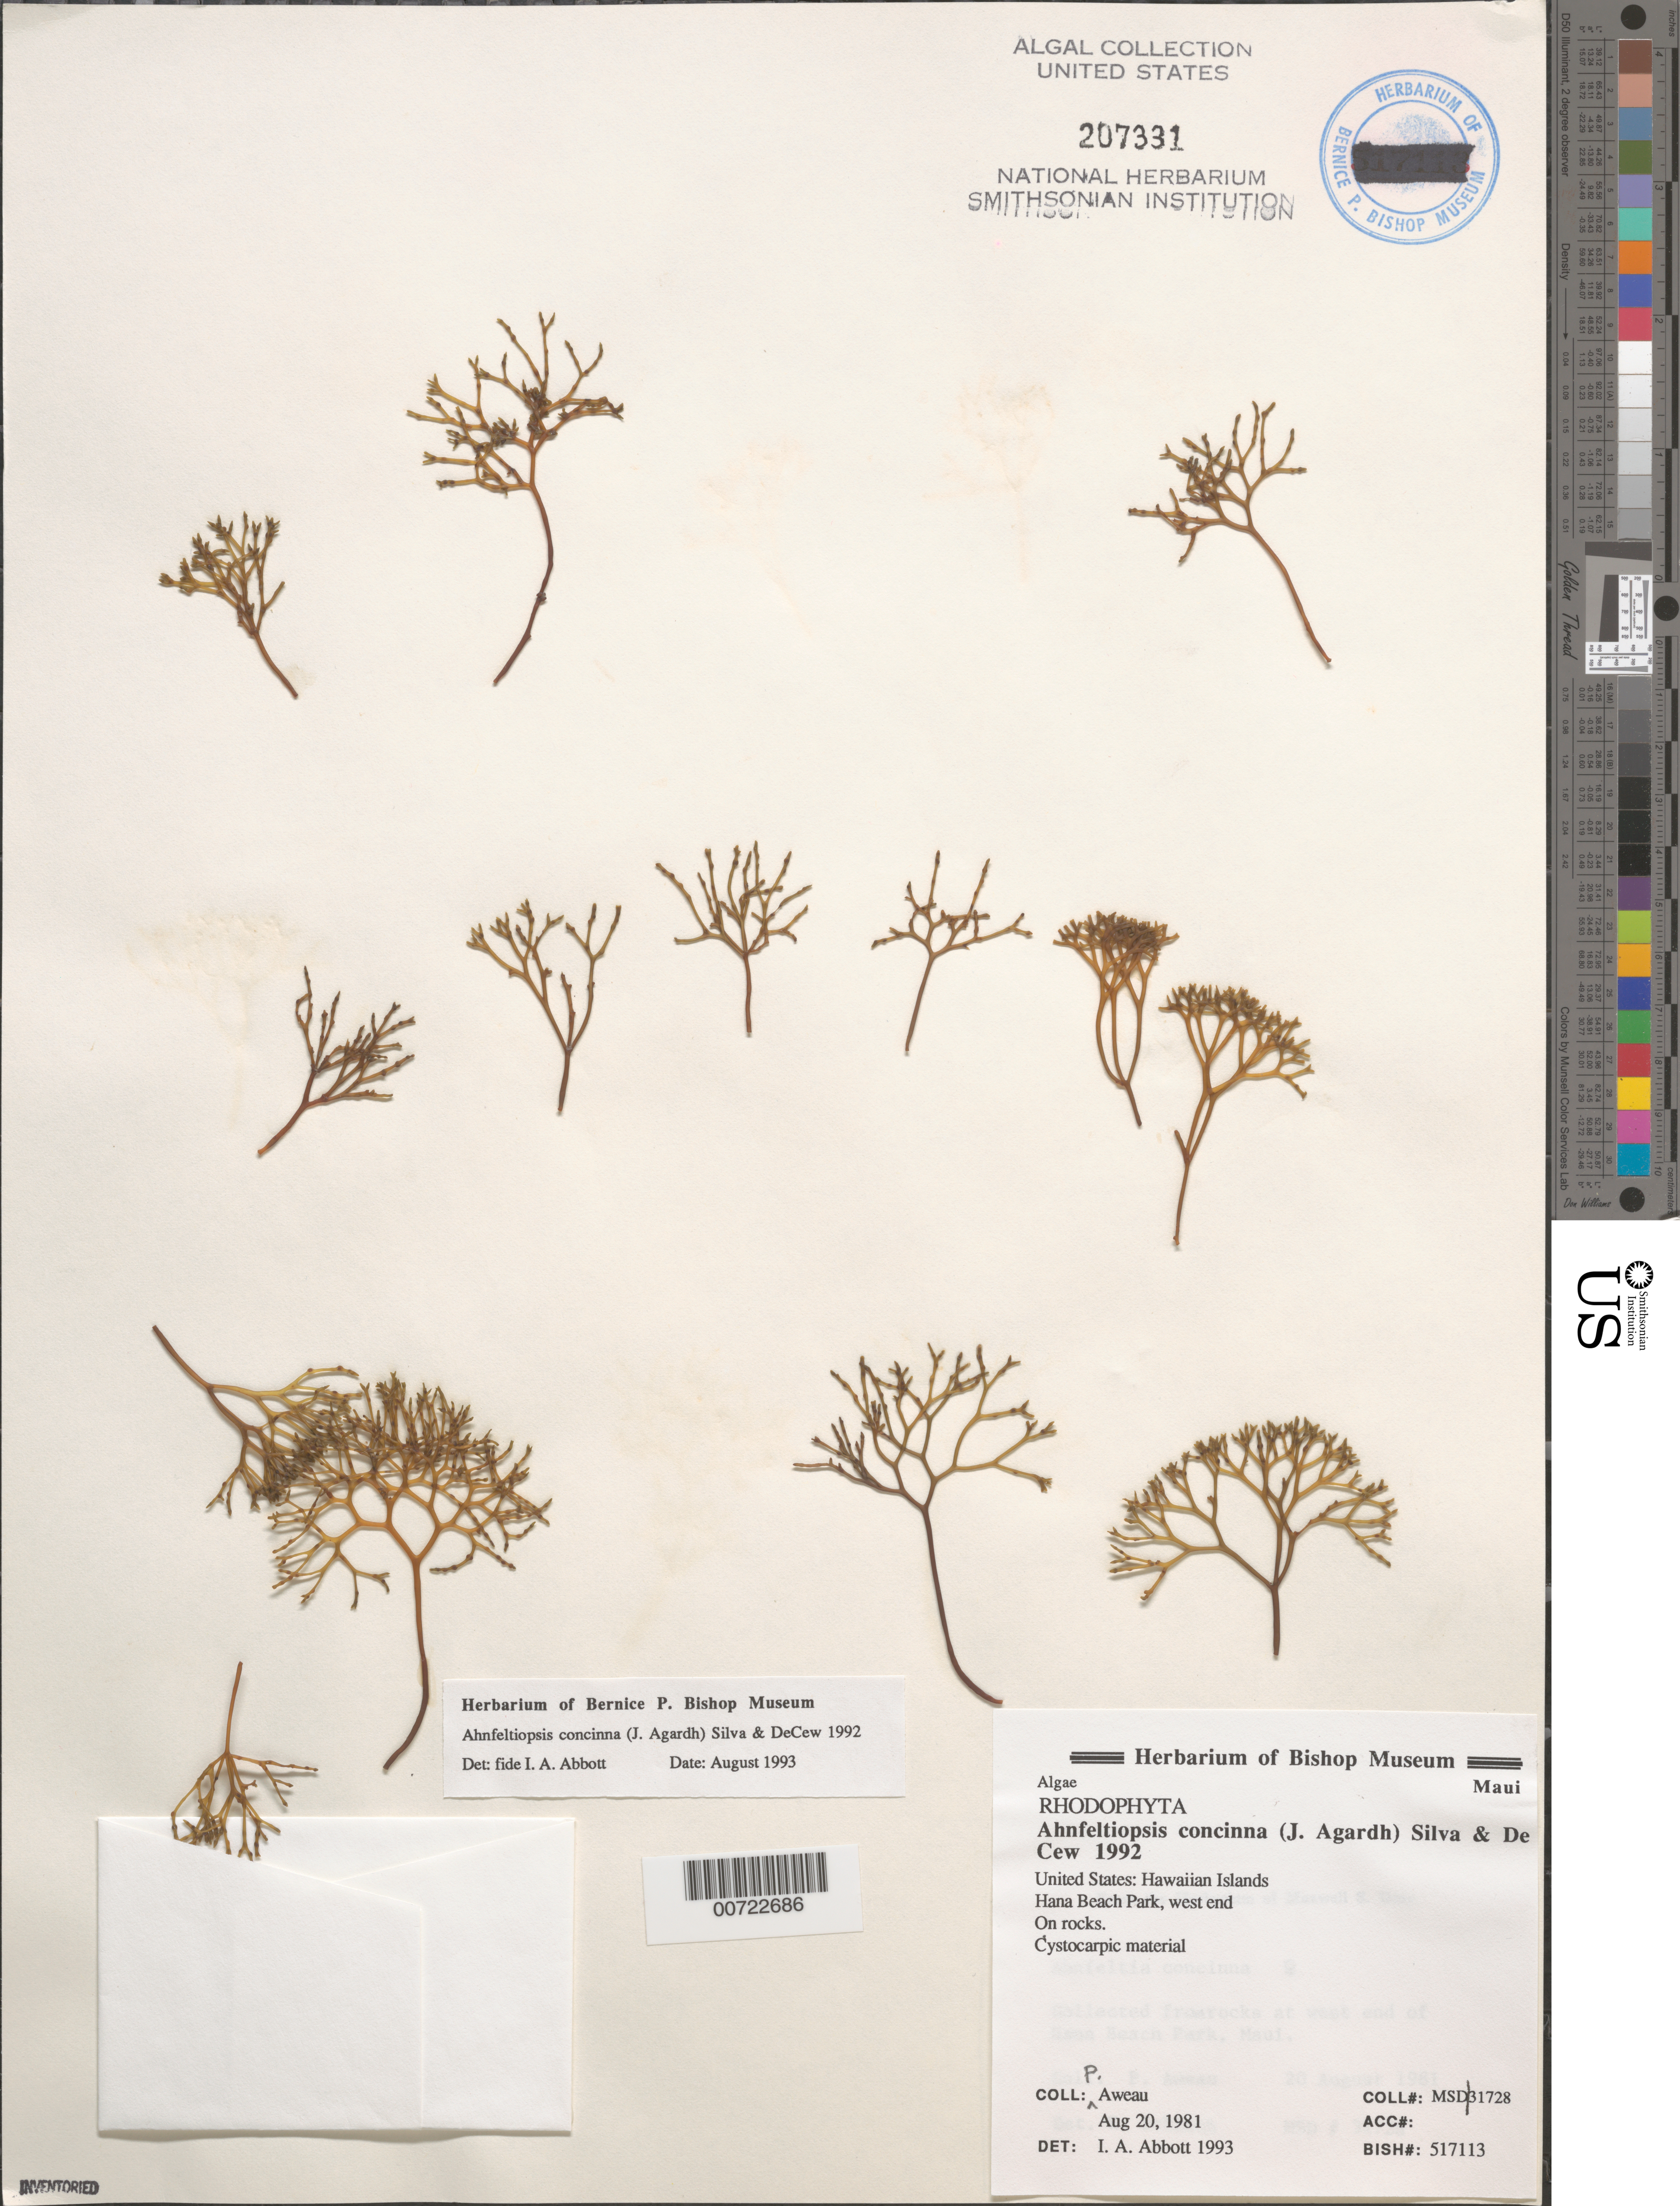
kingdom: Plantae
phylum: Rhodophyta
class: Florideophyceae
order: Gigartinales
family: Phyllophoraceae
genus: Gymnogongrus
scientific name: Gymnogongrus durvillei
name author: (Bory) M.S.Calderon & S.M. Boo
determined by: Algae name updating Project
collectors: P. Aweau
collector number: MSD 31728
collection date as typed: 20 Aug 1981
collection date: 1981-08-20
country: United States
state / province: Hawaii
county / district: Maui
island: Maui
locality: Hana Beach Park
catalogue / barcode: US 207331